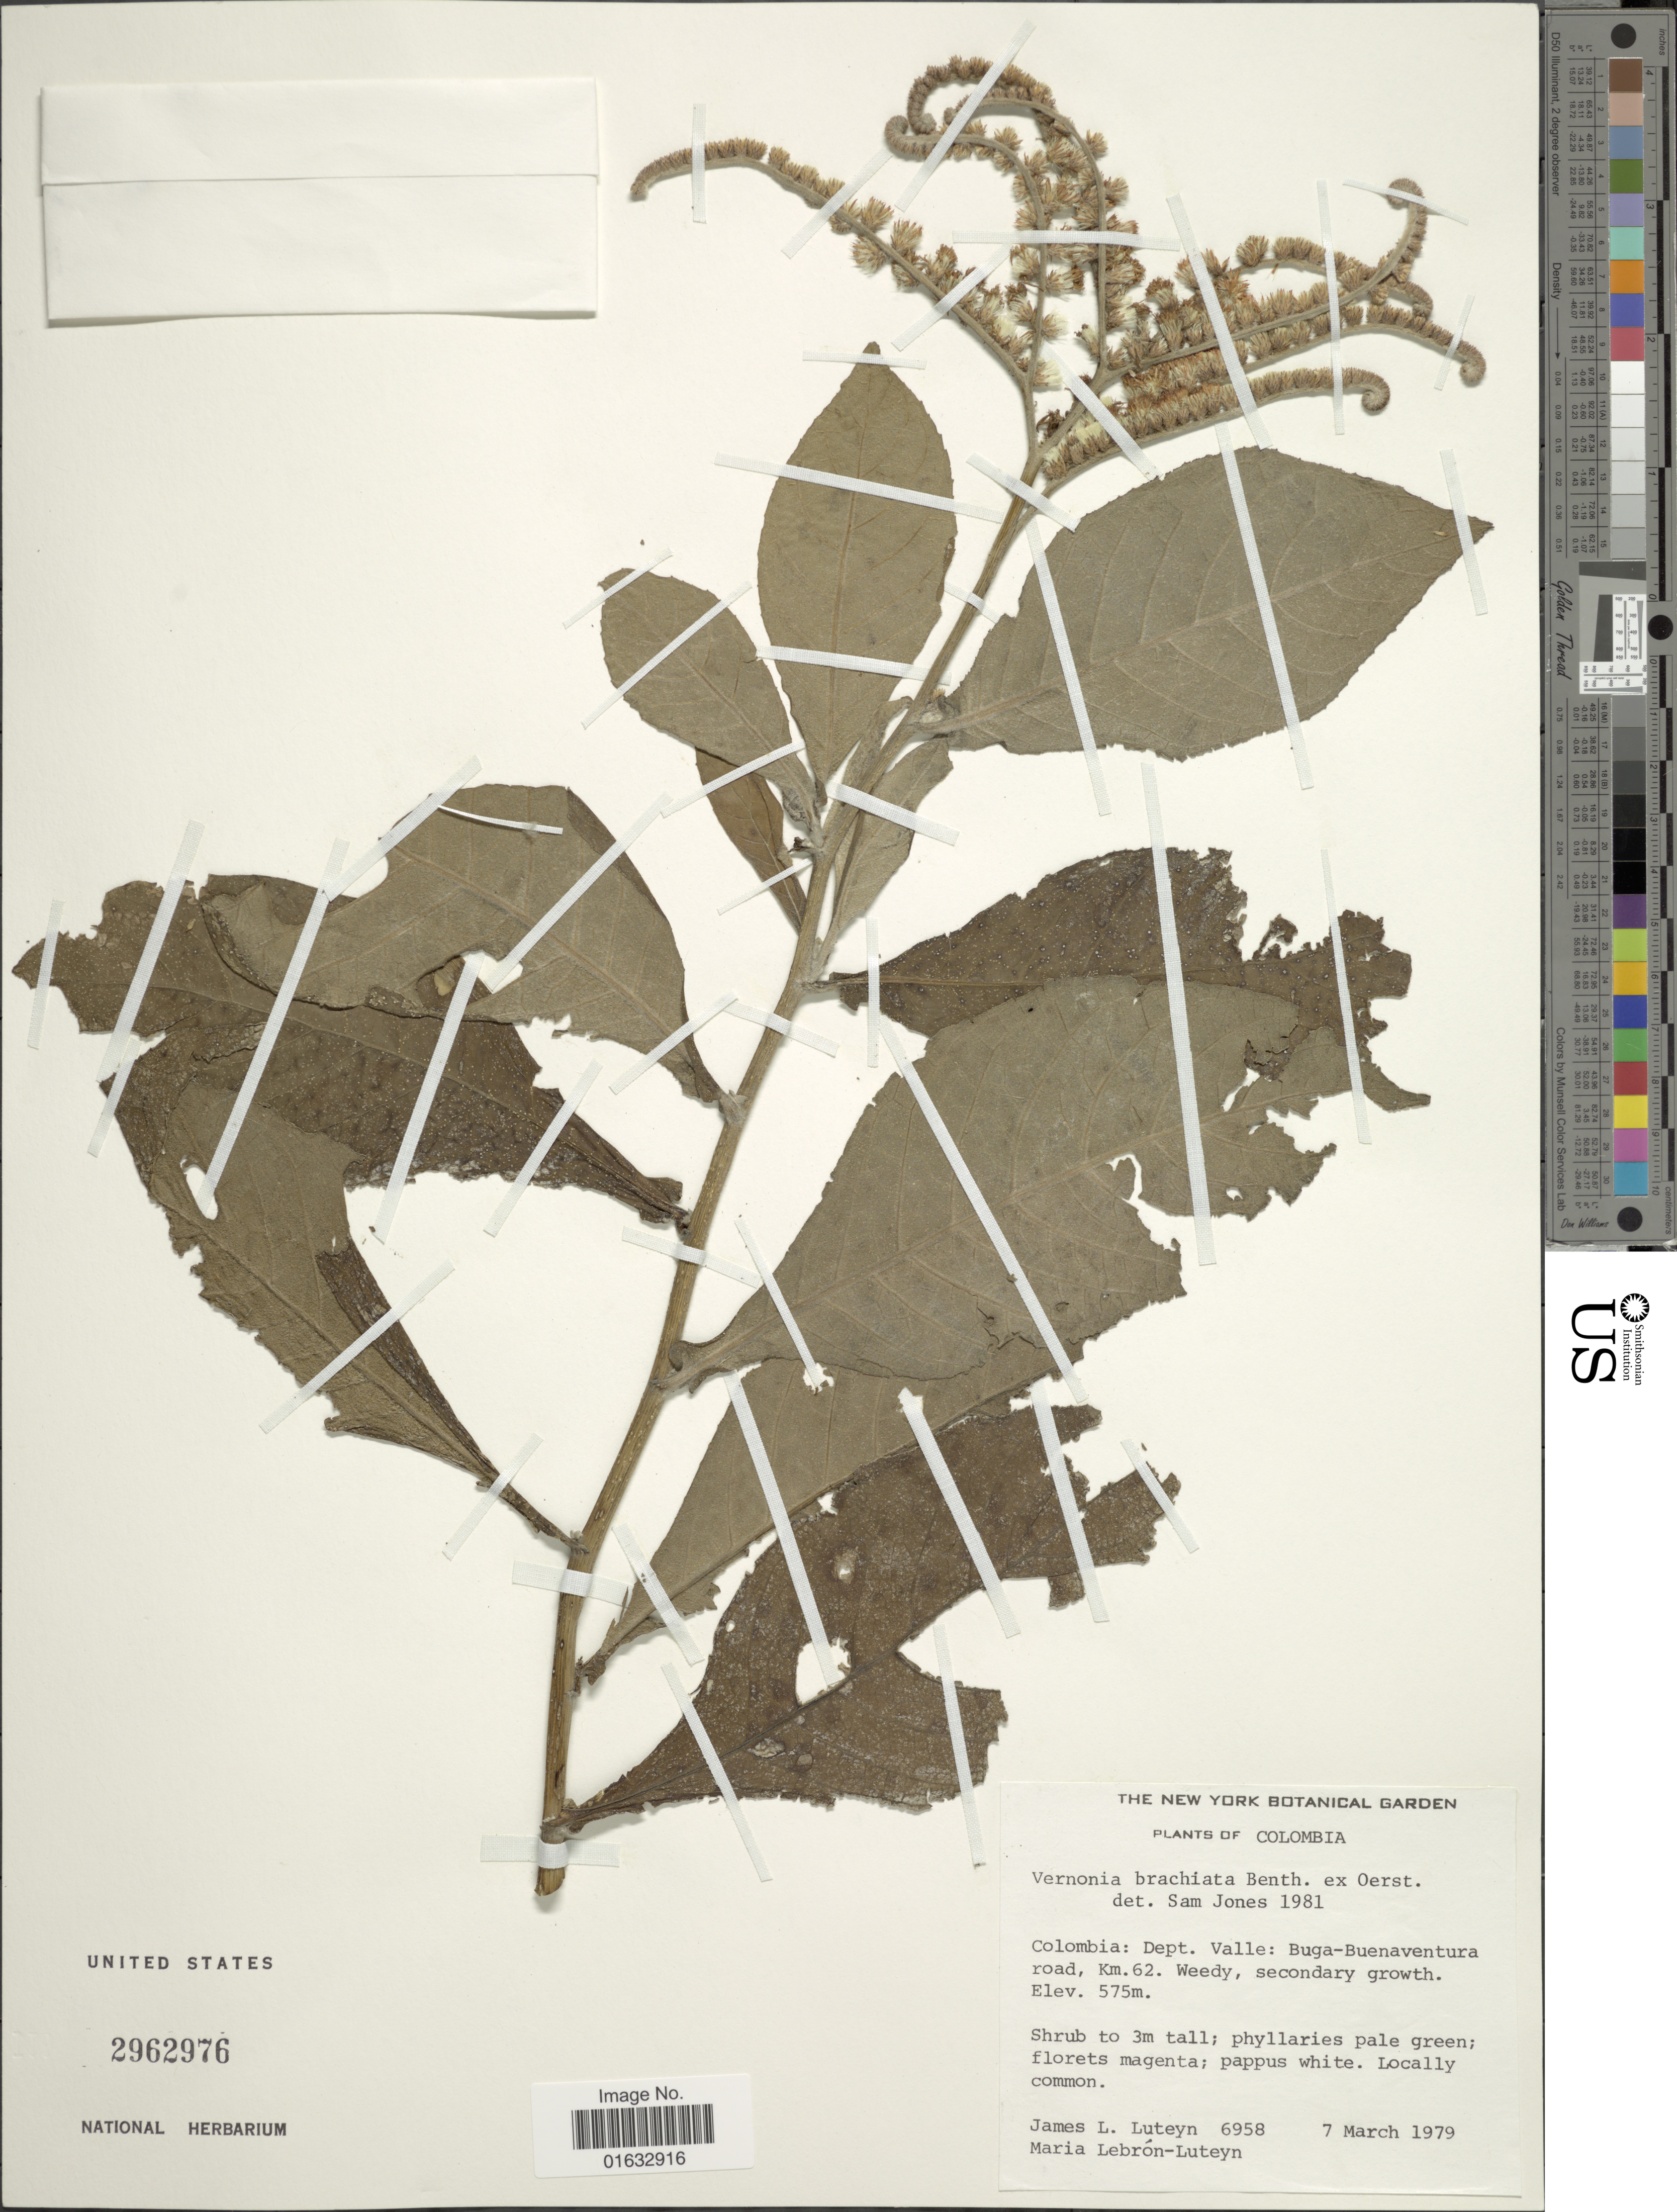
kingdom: Plantae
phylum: Tracheophyta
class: Magnoliopsida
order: Asterales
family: Asteraceae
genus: Eirmocephala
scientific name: Eirmocephala brachiata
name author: (Benth.) H. Rob.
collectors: J. L. Luteyn & M. L. Lebrón-Luteyn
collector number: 6958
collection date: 1979-03-07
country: Colombia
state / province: Valle del Cauca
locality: Dept. Valle: Buga- Buenaventura road, Km. 62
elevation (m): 575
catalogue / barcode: US 2962976